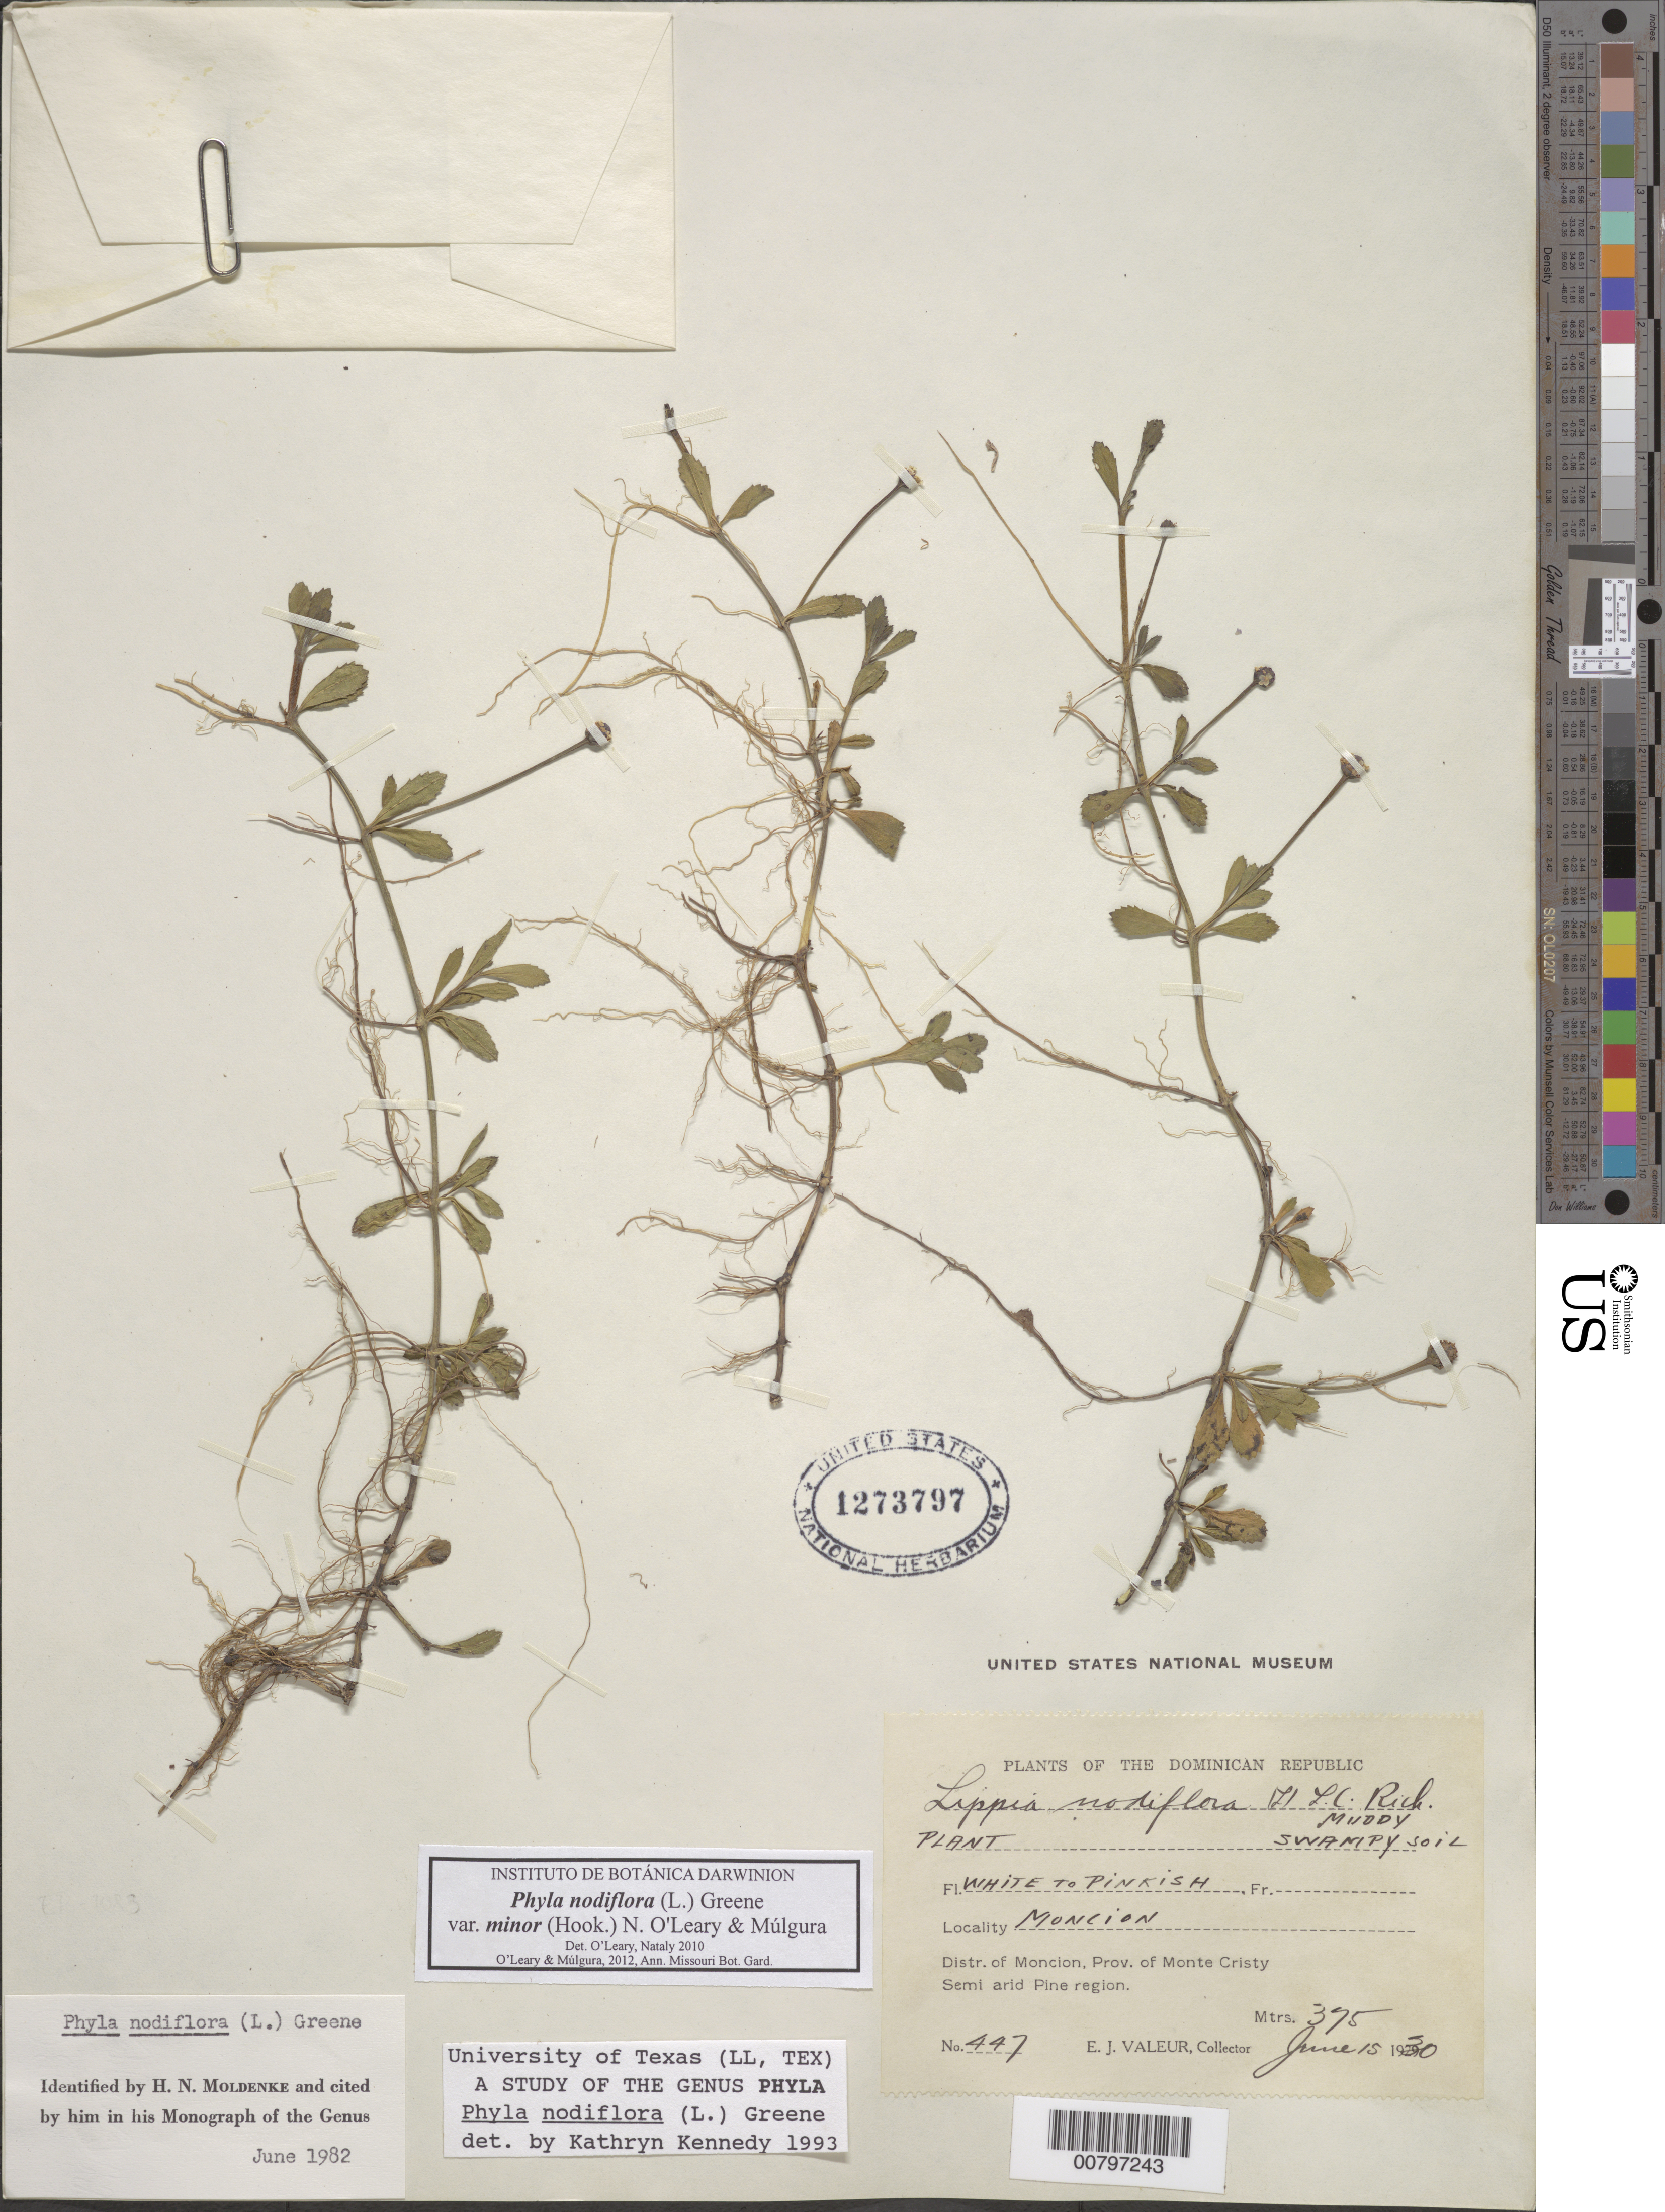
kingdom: Plantae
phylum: Tracheophyta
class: Magnoliopsida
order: Lamiales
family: Verbenaceae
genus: Phyla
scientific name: Phyla nodiflora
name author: (L.) Greene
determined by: Kennedy, K.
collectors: E. Valeur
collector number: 447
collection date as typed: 15 Jun 1930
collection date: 1930-06-15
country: Dominican Republic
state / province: Monte Cristi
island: Hispaniola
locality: Moncion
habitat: Muddy swamp soil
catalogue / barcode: US 1273797